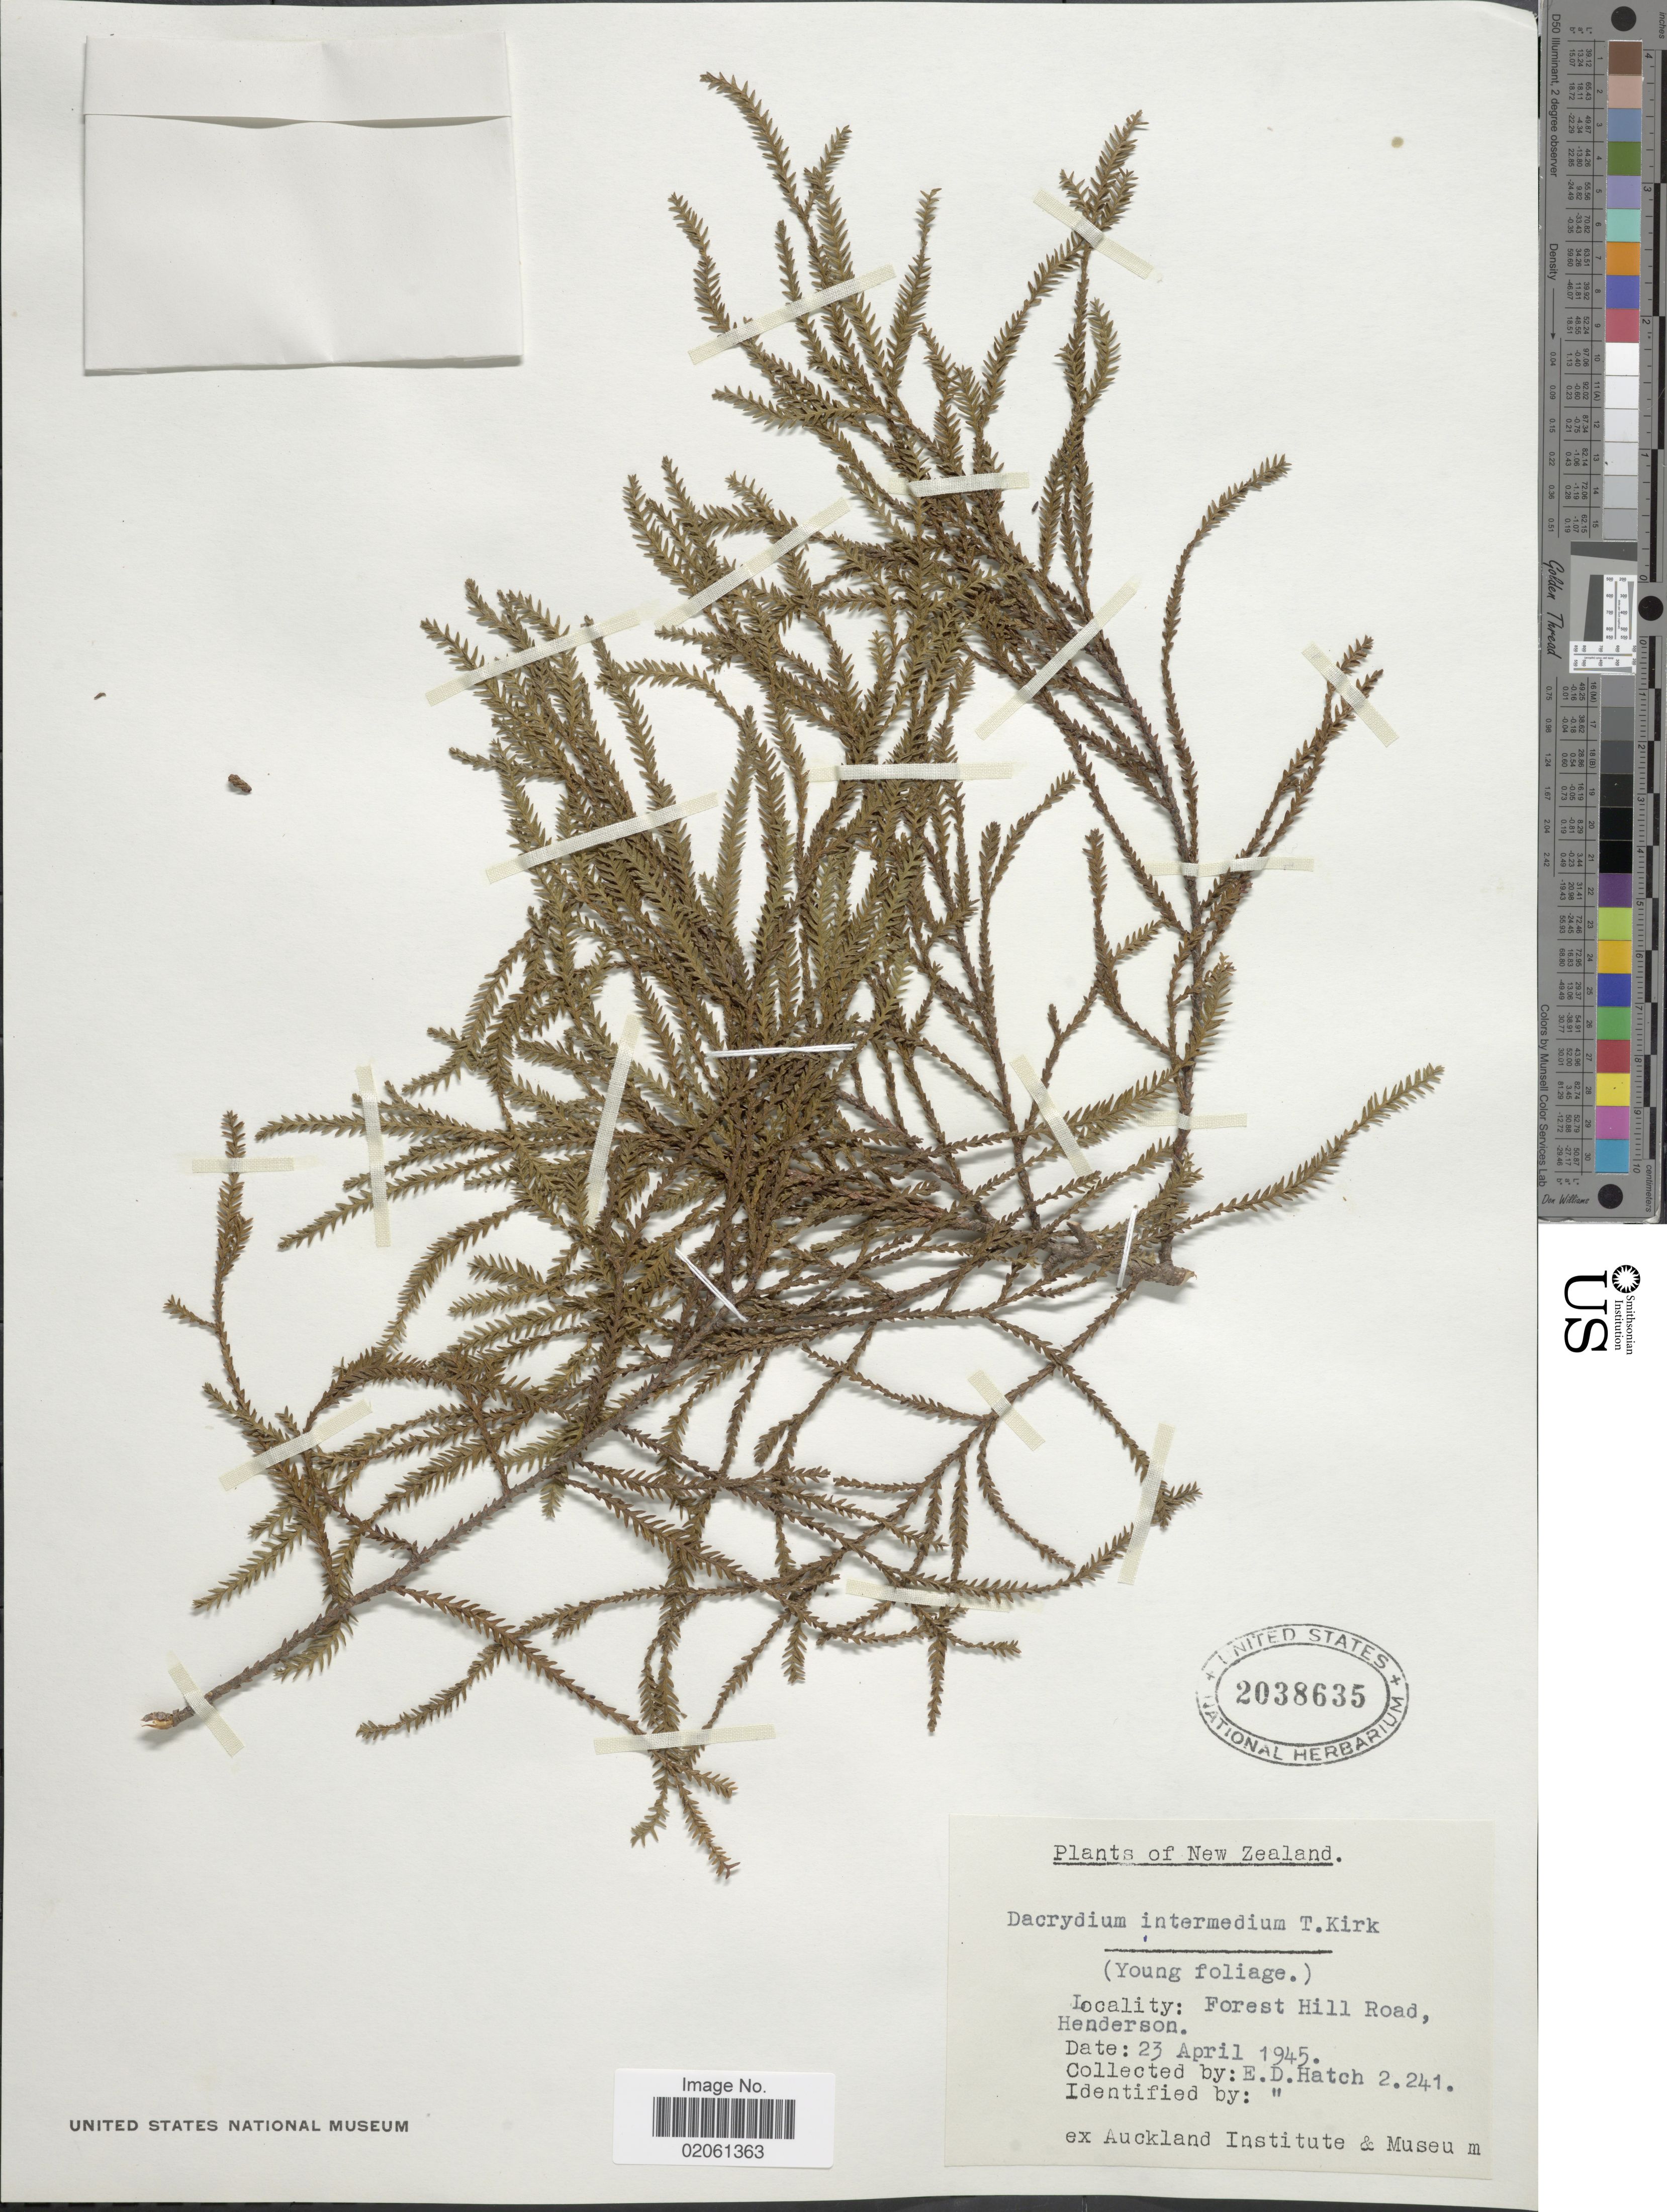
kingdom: Plantae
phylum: Tracheophyta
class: Pinopsida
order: Pinales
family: Podocarpaceae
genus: Dacrydium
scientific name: Dacrydium intermedium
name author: Kirk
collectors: E. Hatch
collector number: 2241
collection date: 1945-04-23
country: New Zealand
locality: Forest Hill Road, Henderson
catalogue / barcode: US 2038635